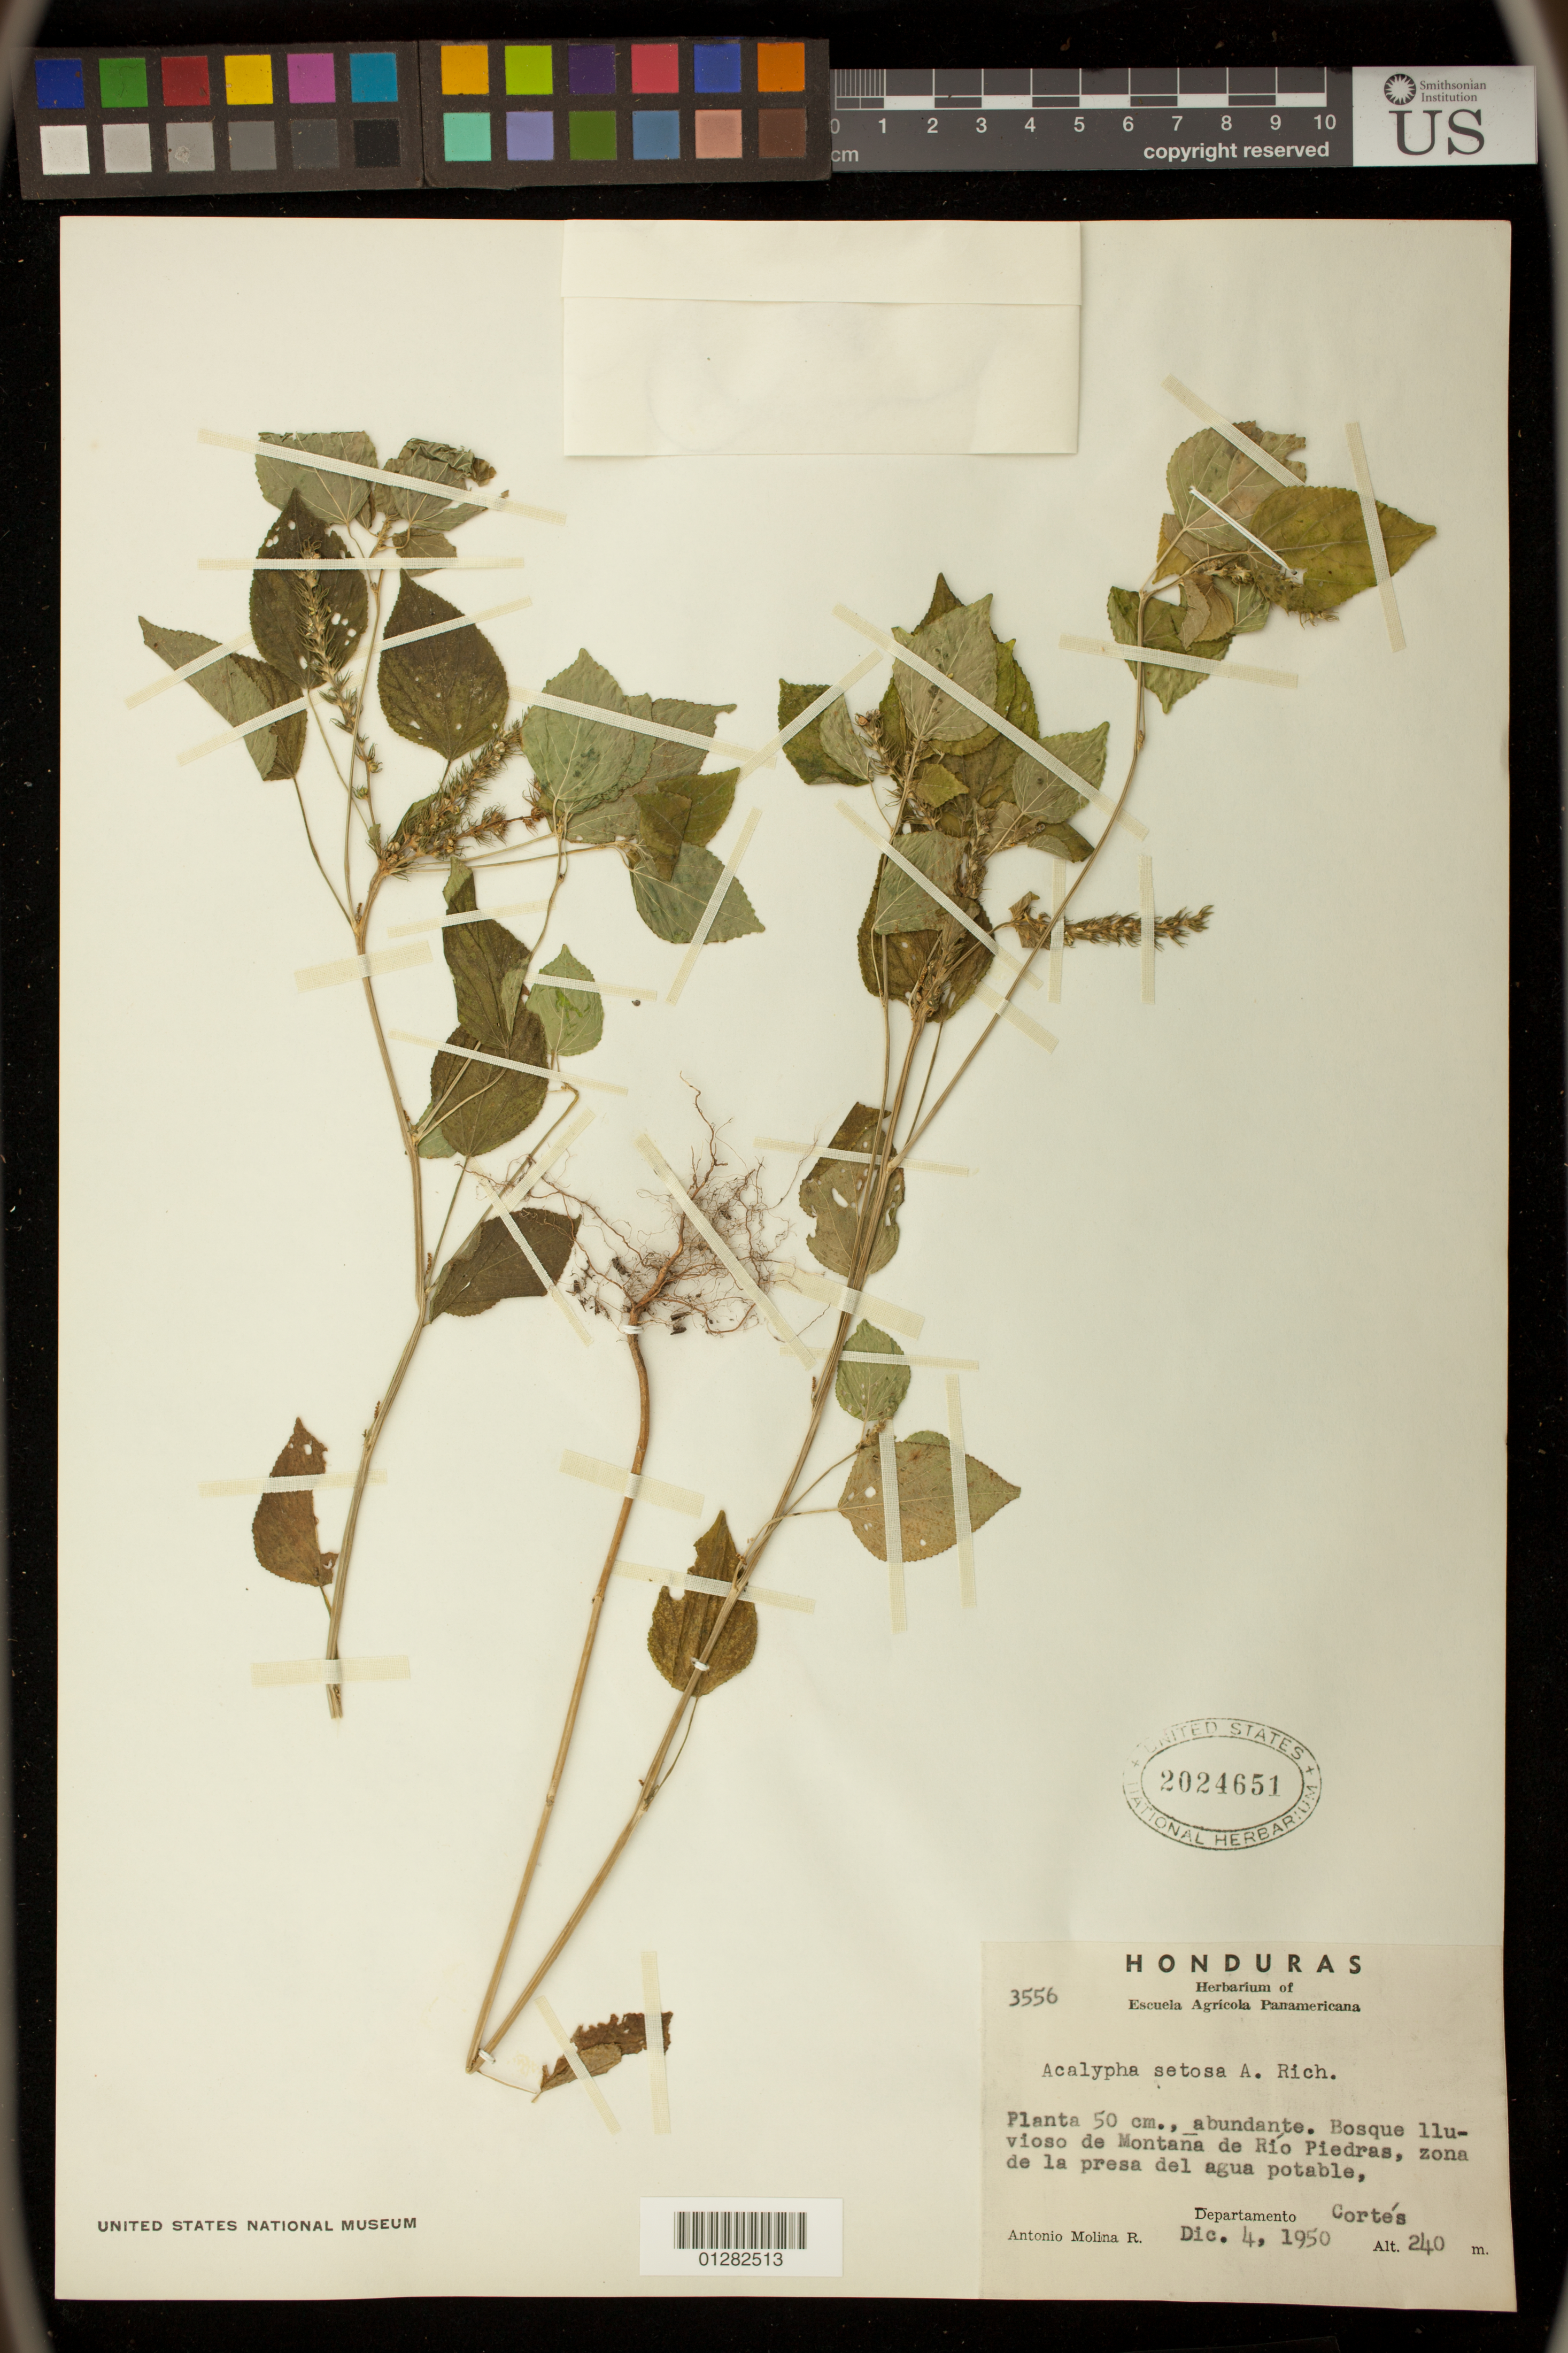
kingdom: Plantae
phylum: Tracheophyta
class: Magnoliopsida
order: Malpighiales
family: Euphorbiaceae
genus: Acalypha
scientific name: Acalypha setosa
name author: A. Rich.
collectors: A. Molina R.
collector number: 3556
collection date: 1950-12-04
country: Honduras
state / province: Cortés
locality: Bosque lluvioso de Montana de Rio Piedras, zona de la presa del agua potable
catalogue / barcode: US 2024651